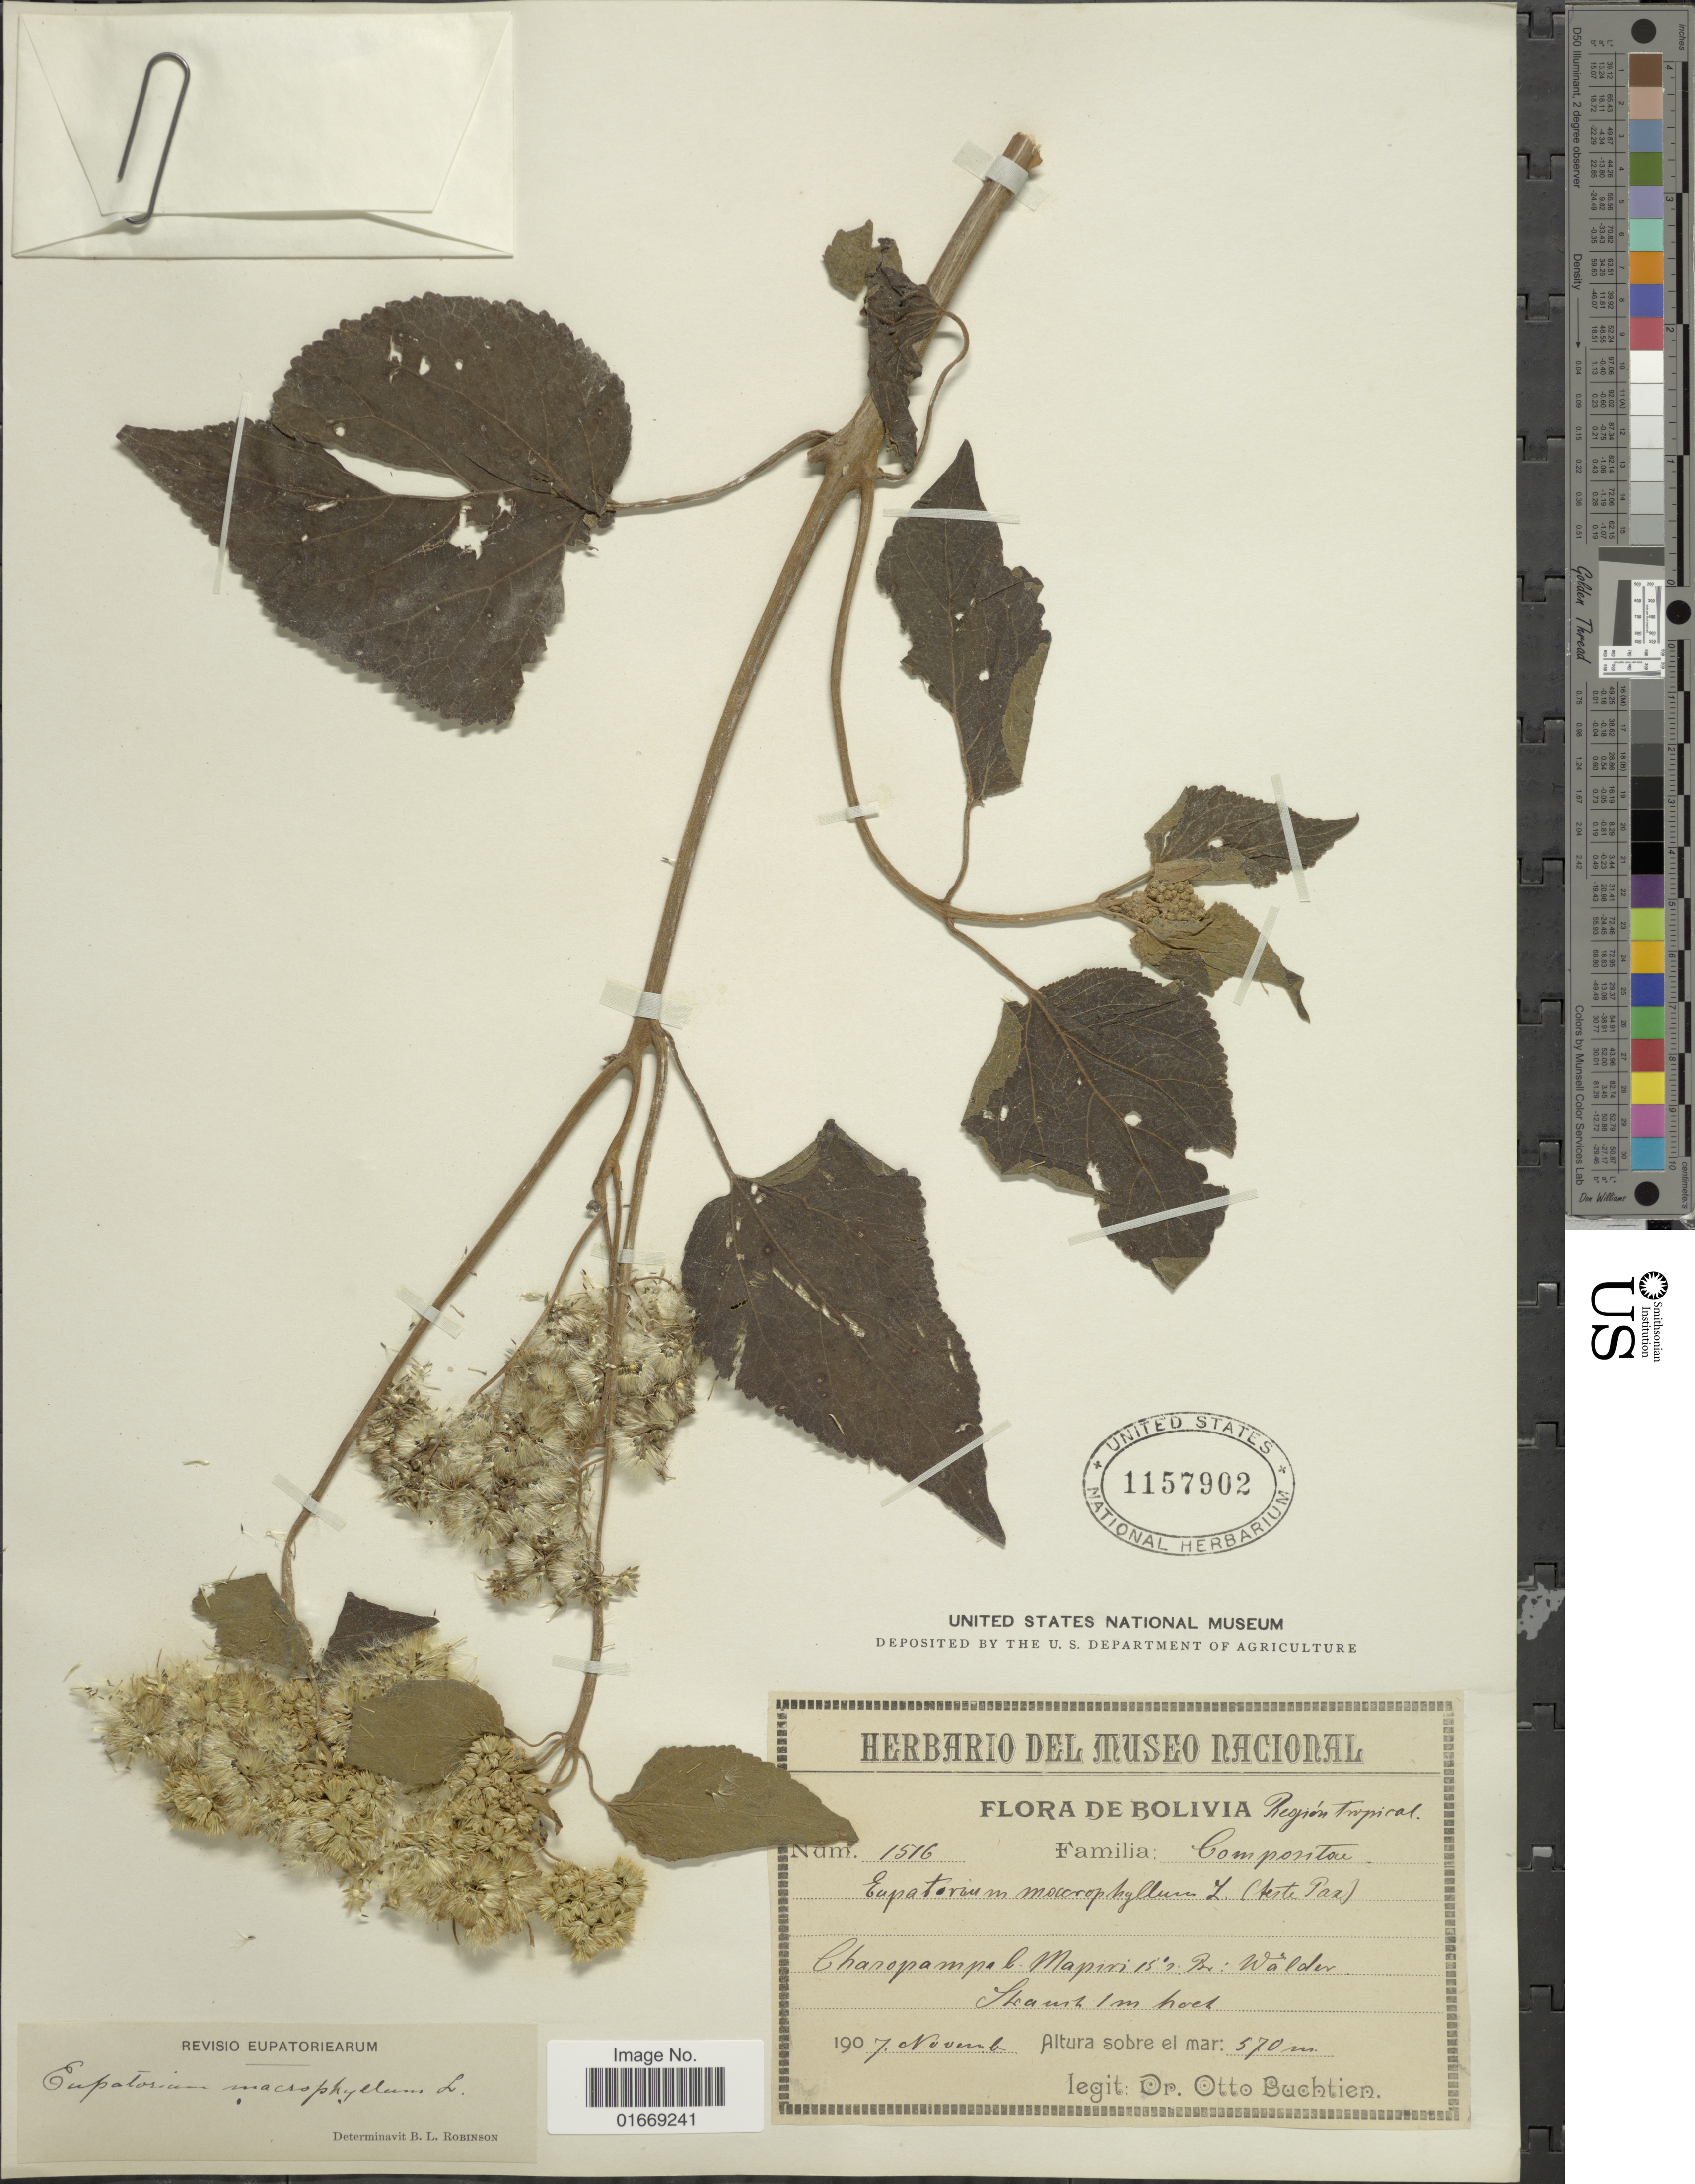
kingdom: Plantae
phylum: Tracheophyta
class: Magnoliopsida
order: Asterales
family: Asteraceae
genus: Hebeclinium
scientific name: Hebeclinium macrophyllum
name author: (L.) DC.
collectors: O. Buchtien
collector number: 1516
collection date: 1907-11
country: Bolivia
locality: Región tropical. Chacopampa b. Mapiri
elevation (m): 570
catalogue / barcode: US 1157902